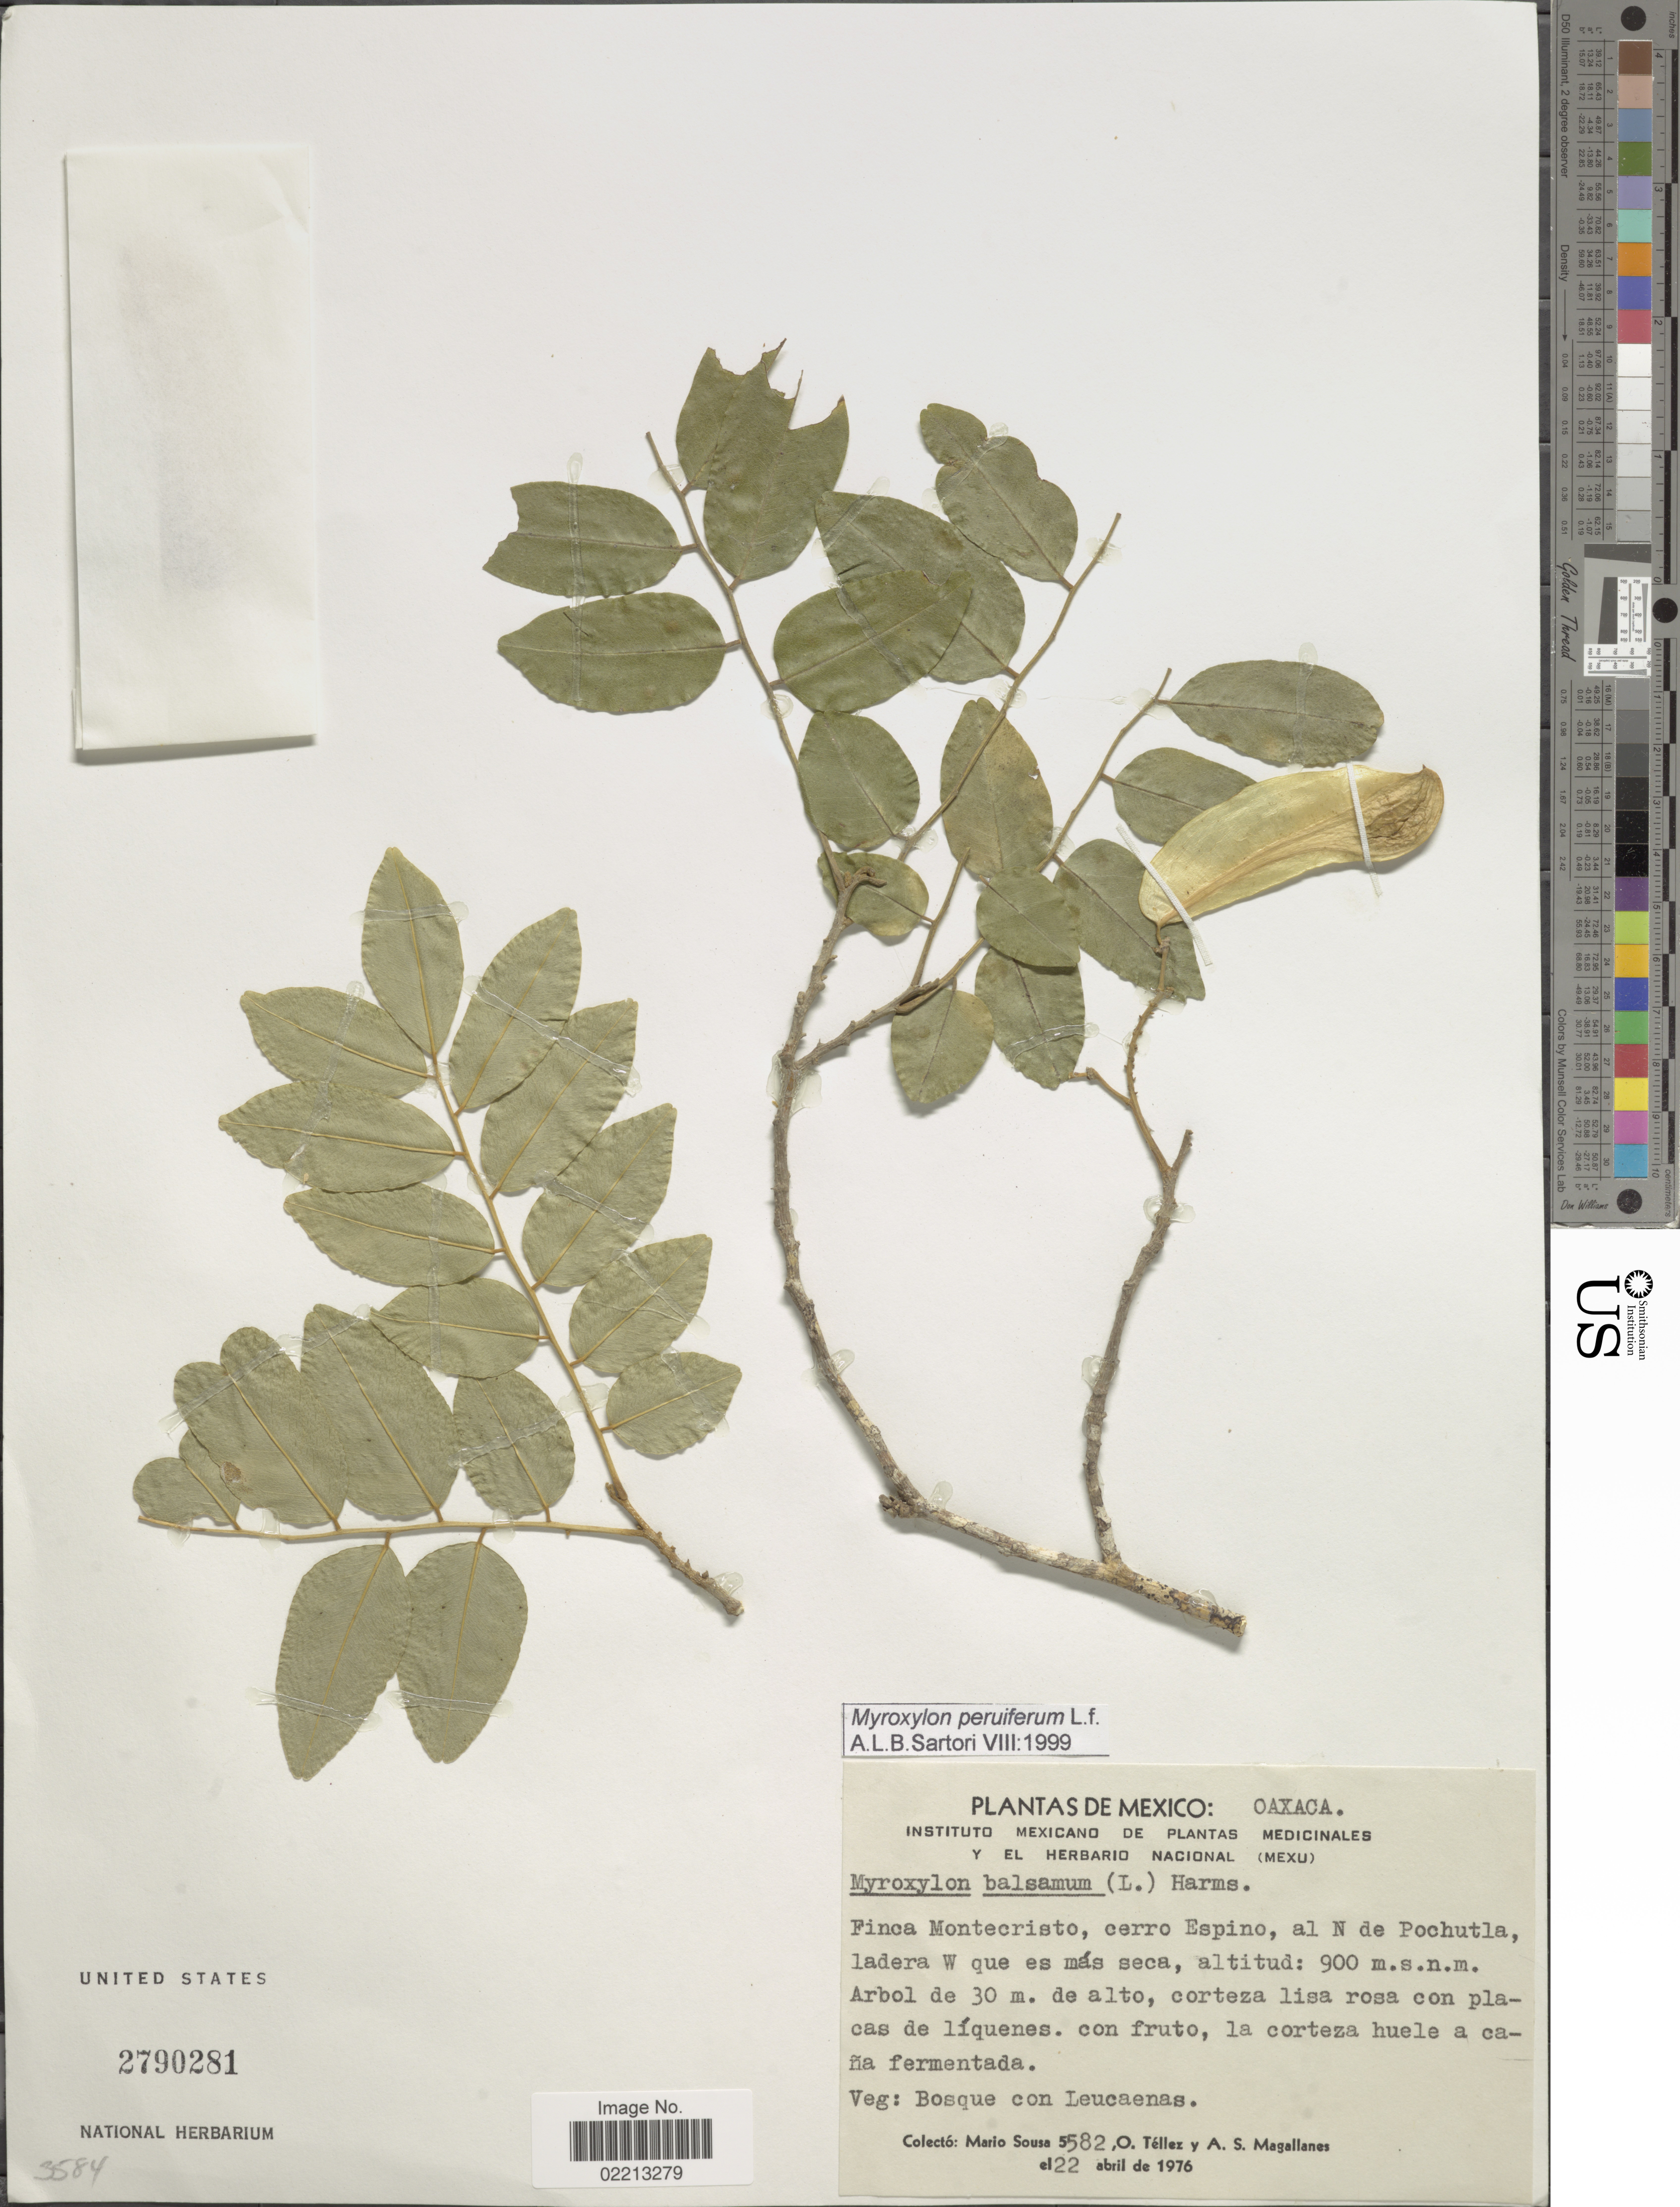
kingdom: Plantae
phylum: Tracheophyta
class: Magnoliopsida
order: Fabales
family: Fabaceae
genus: Myroxylon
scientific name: Myroxylon peruiferum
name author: L. f.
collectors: M. Sousa S., Téllez, O. & Schubert, B.G. & A. Magallanes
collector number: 5582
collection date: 1976-04-22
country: Mexico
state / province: Oaxaca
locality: Finca Montecristo, cerro Espino, al N de Pochutla, ladera W que es mas seca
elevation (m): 900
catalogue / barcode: US 2790281